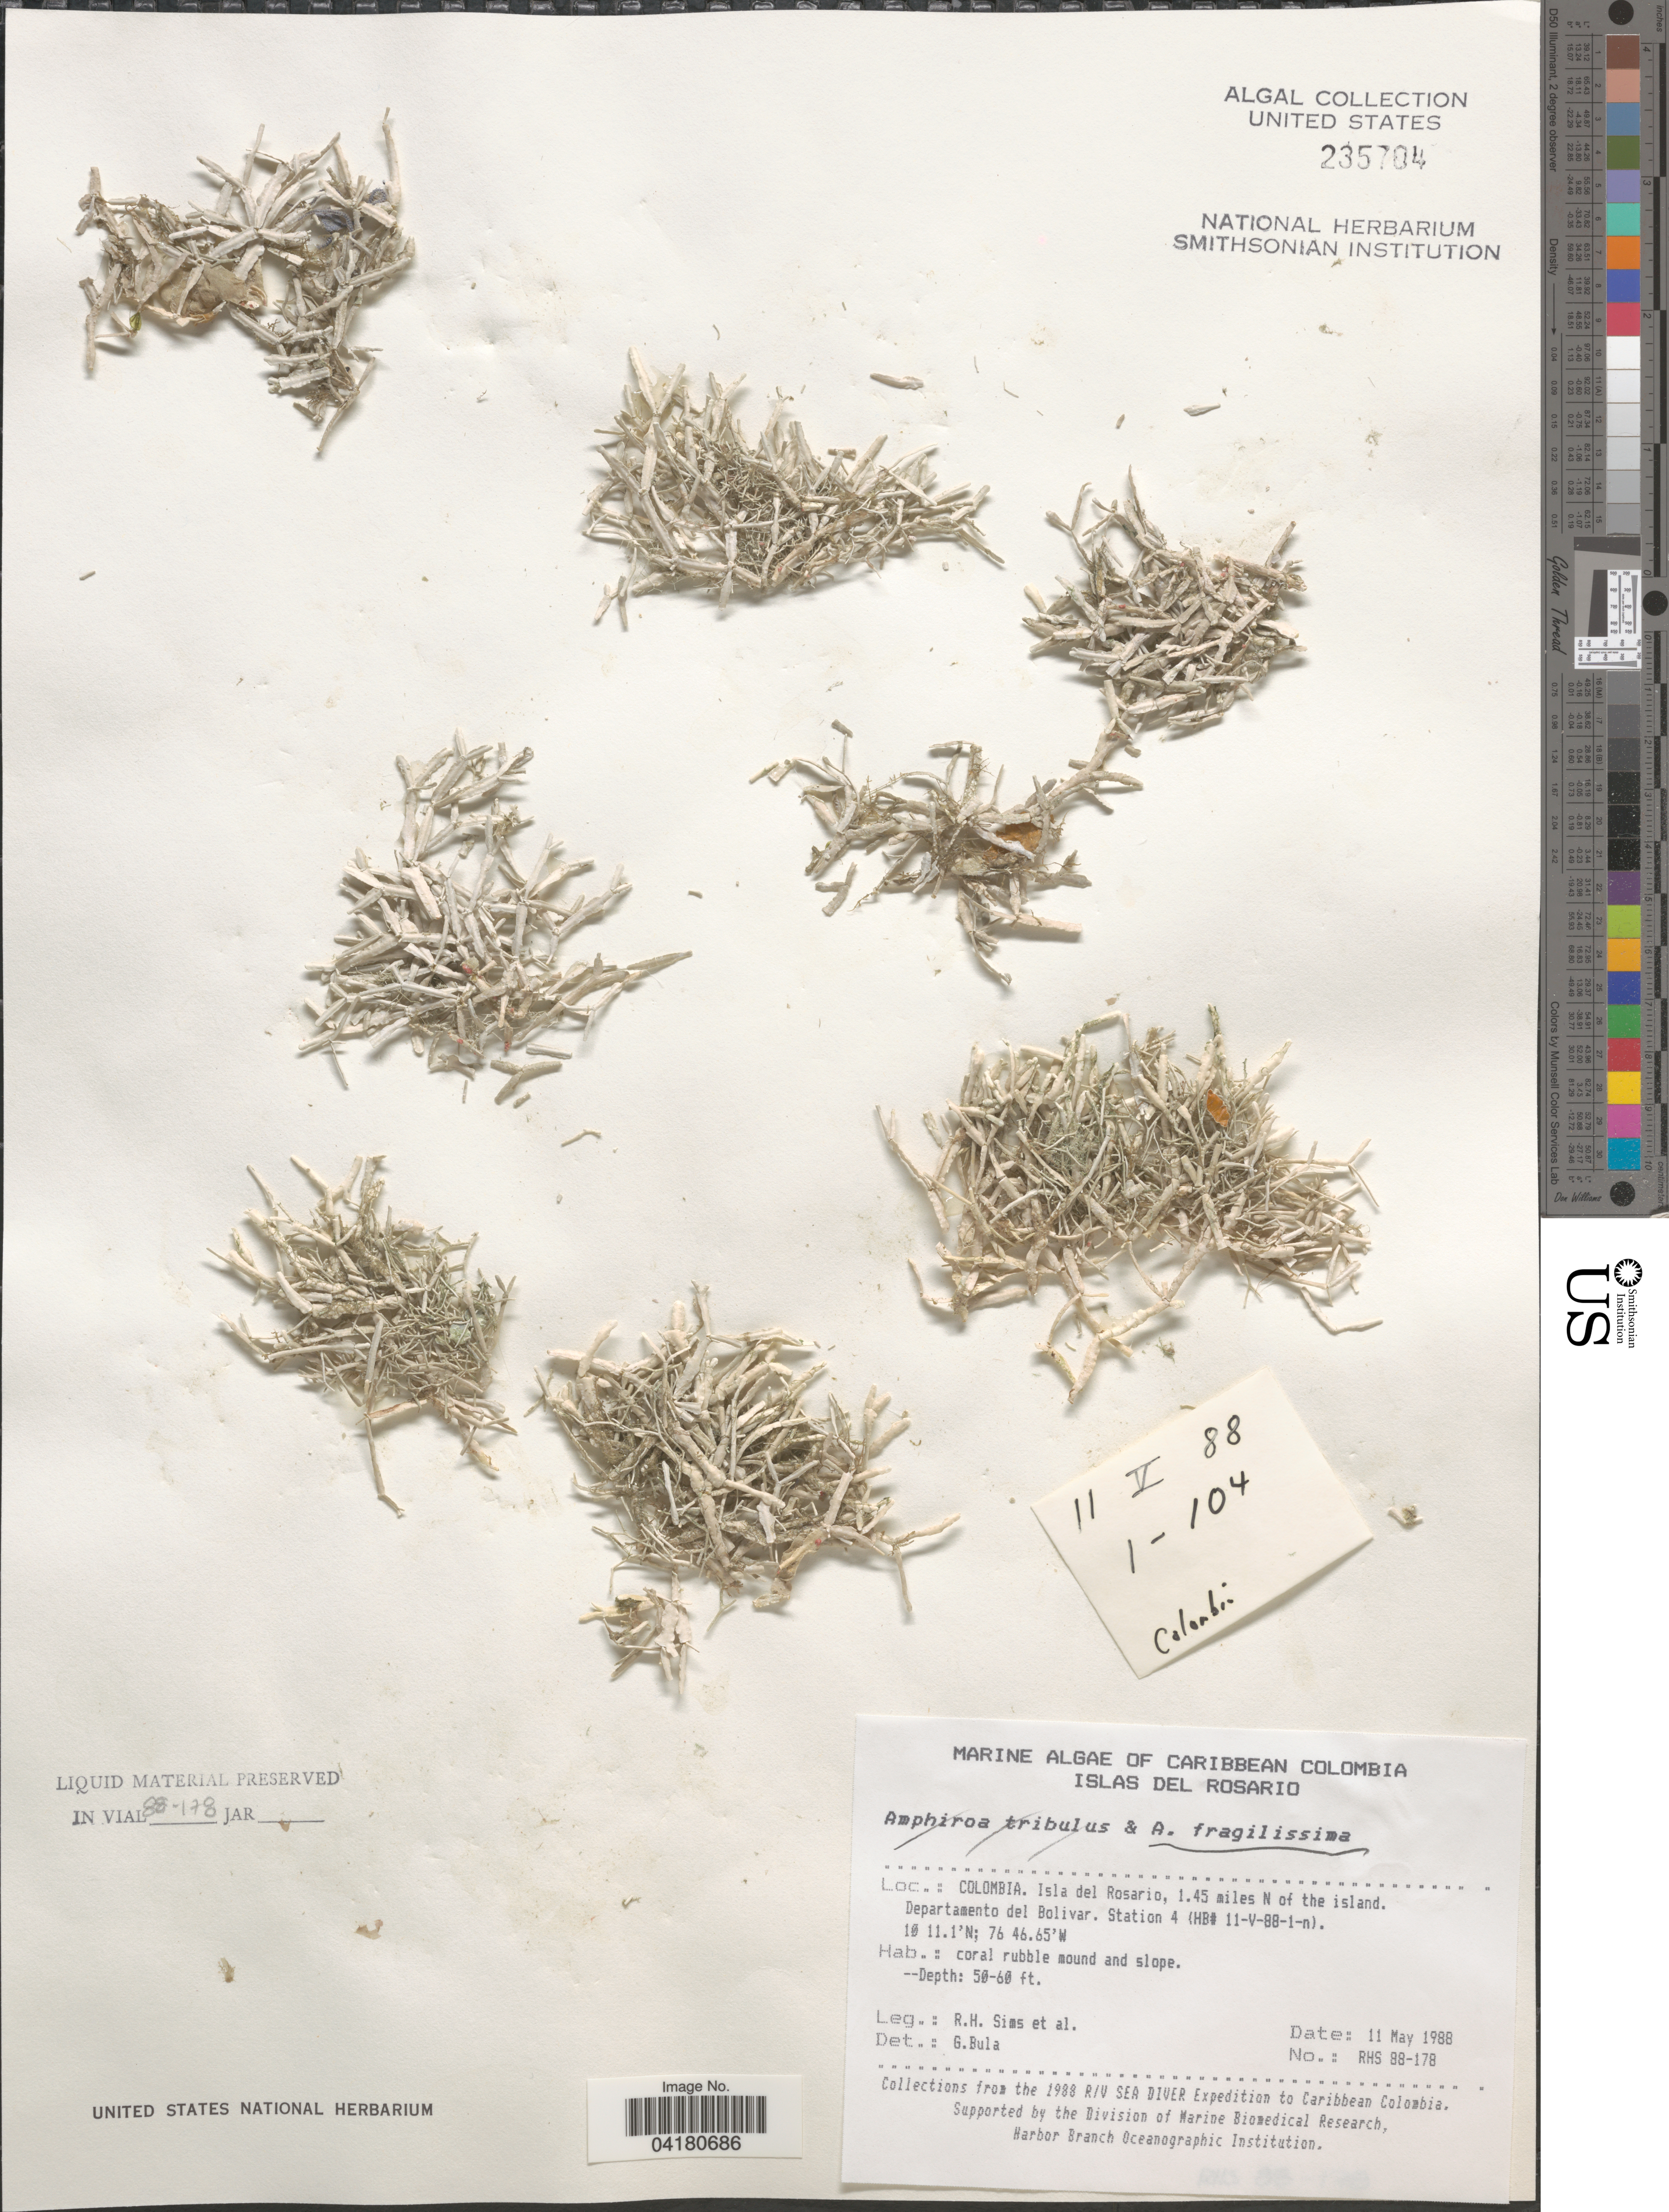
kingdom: Plantae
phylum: Rhodophyta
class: Florideophyceae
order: Corallinales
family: Lithophyllaceae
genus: Amphiroa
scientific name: Amphiroa fragilissima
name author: (L.) J.V.Lamouroux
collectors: R. H. Sims & et al.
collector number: RHS88-178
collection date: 1988-05-11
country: Colombia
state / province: Bolívar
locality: Caribbean Colombia. Isla del Rosario, 1.45 miles N of the island. Departamento del Bolivar. Station 4 (HB# 11-V-88-1-n). The 1988 R/V Sea Diver Expedition to Caribbean Colombia.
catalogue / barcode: US 235704